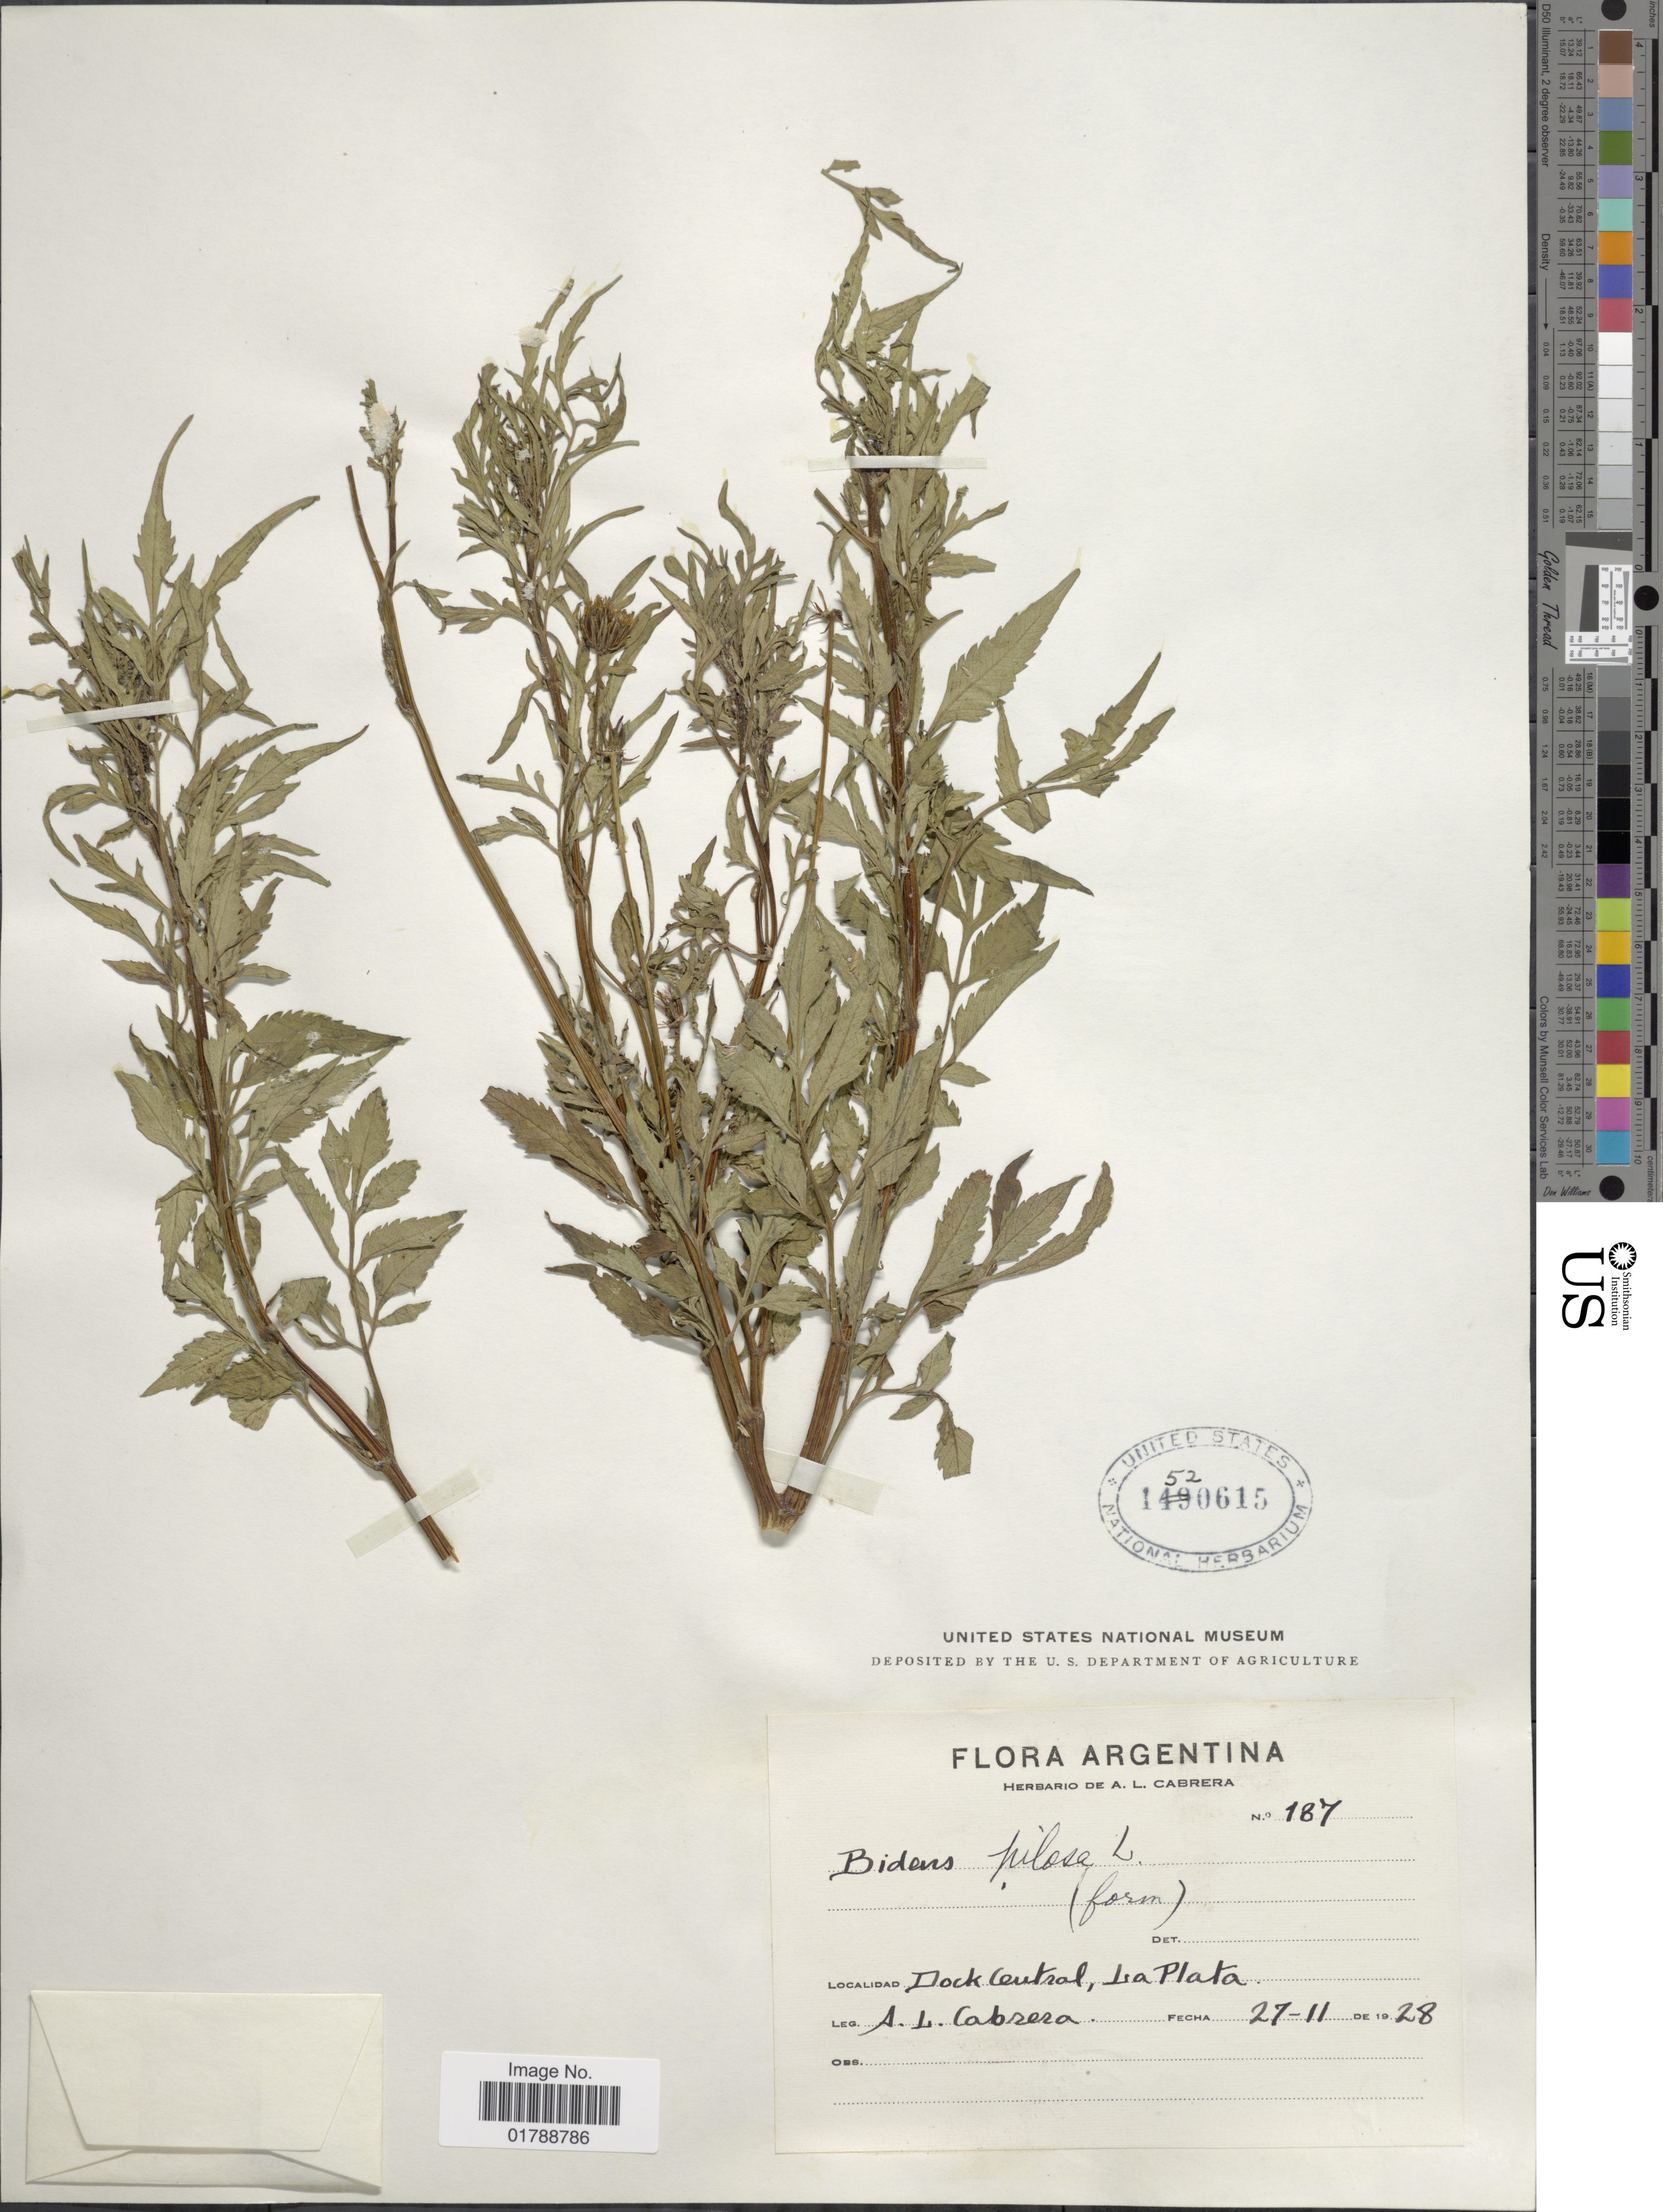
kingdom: Plantae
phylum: Tracheophyta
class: Magnoliopsida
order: Asterales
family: Asteraceae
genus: Bidens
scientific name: Bidens pilosa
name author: L.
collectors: A. L. Cabrera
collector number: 187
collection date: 1928-11-27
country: Argentina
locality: Dock Central, La Plata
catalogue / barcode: US 1520615